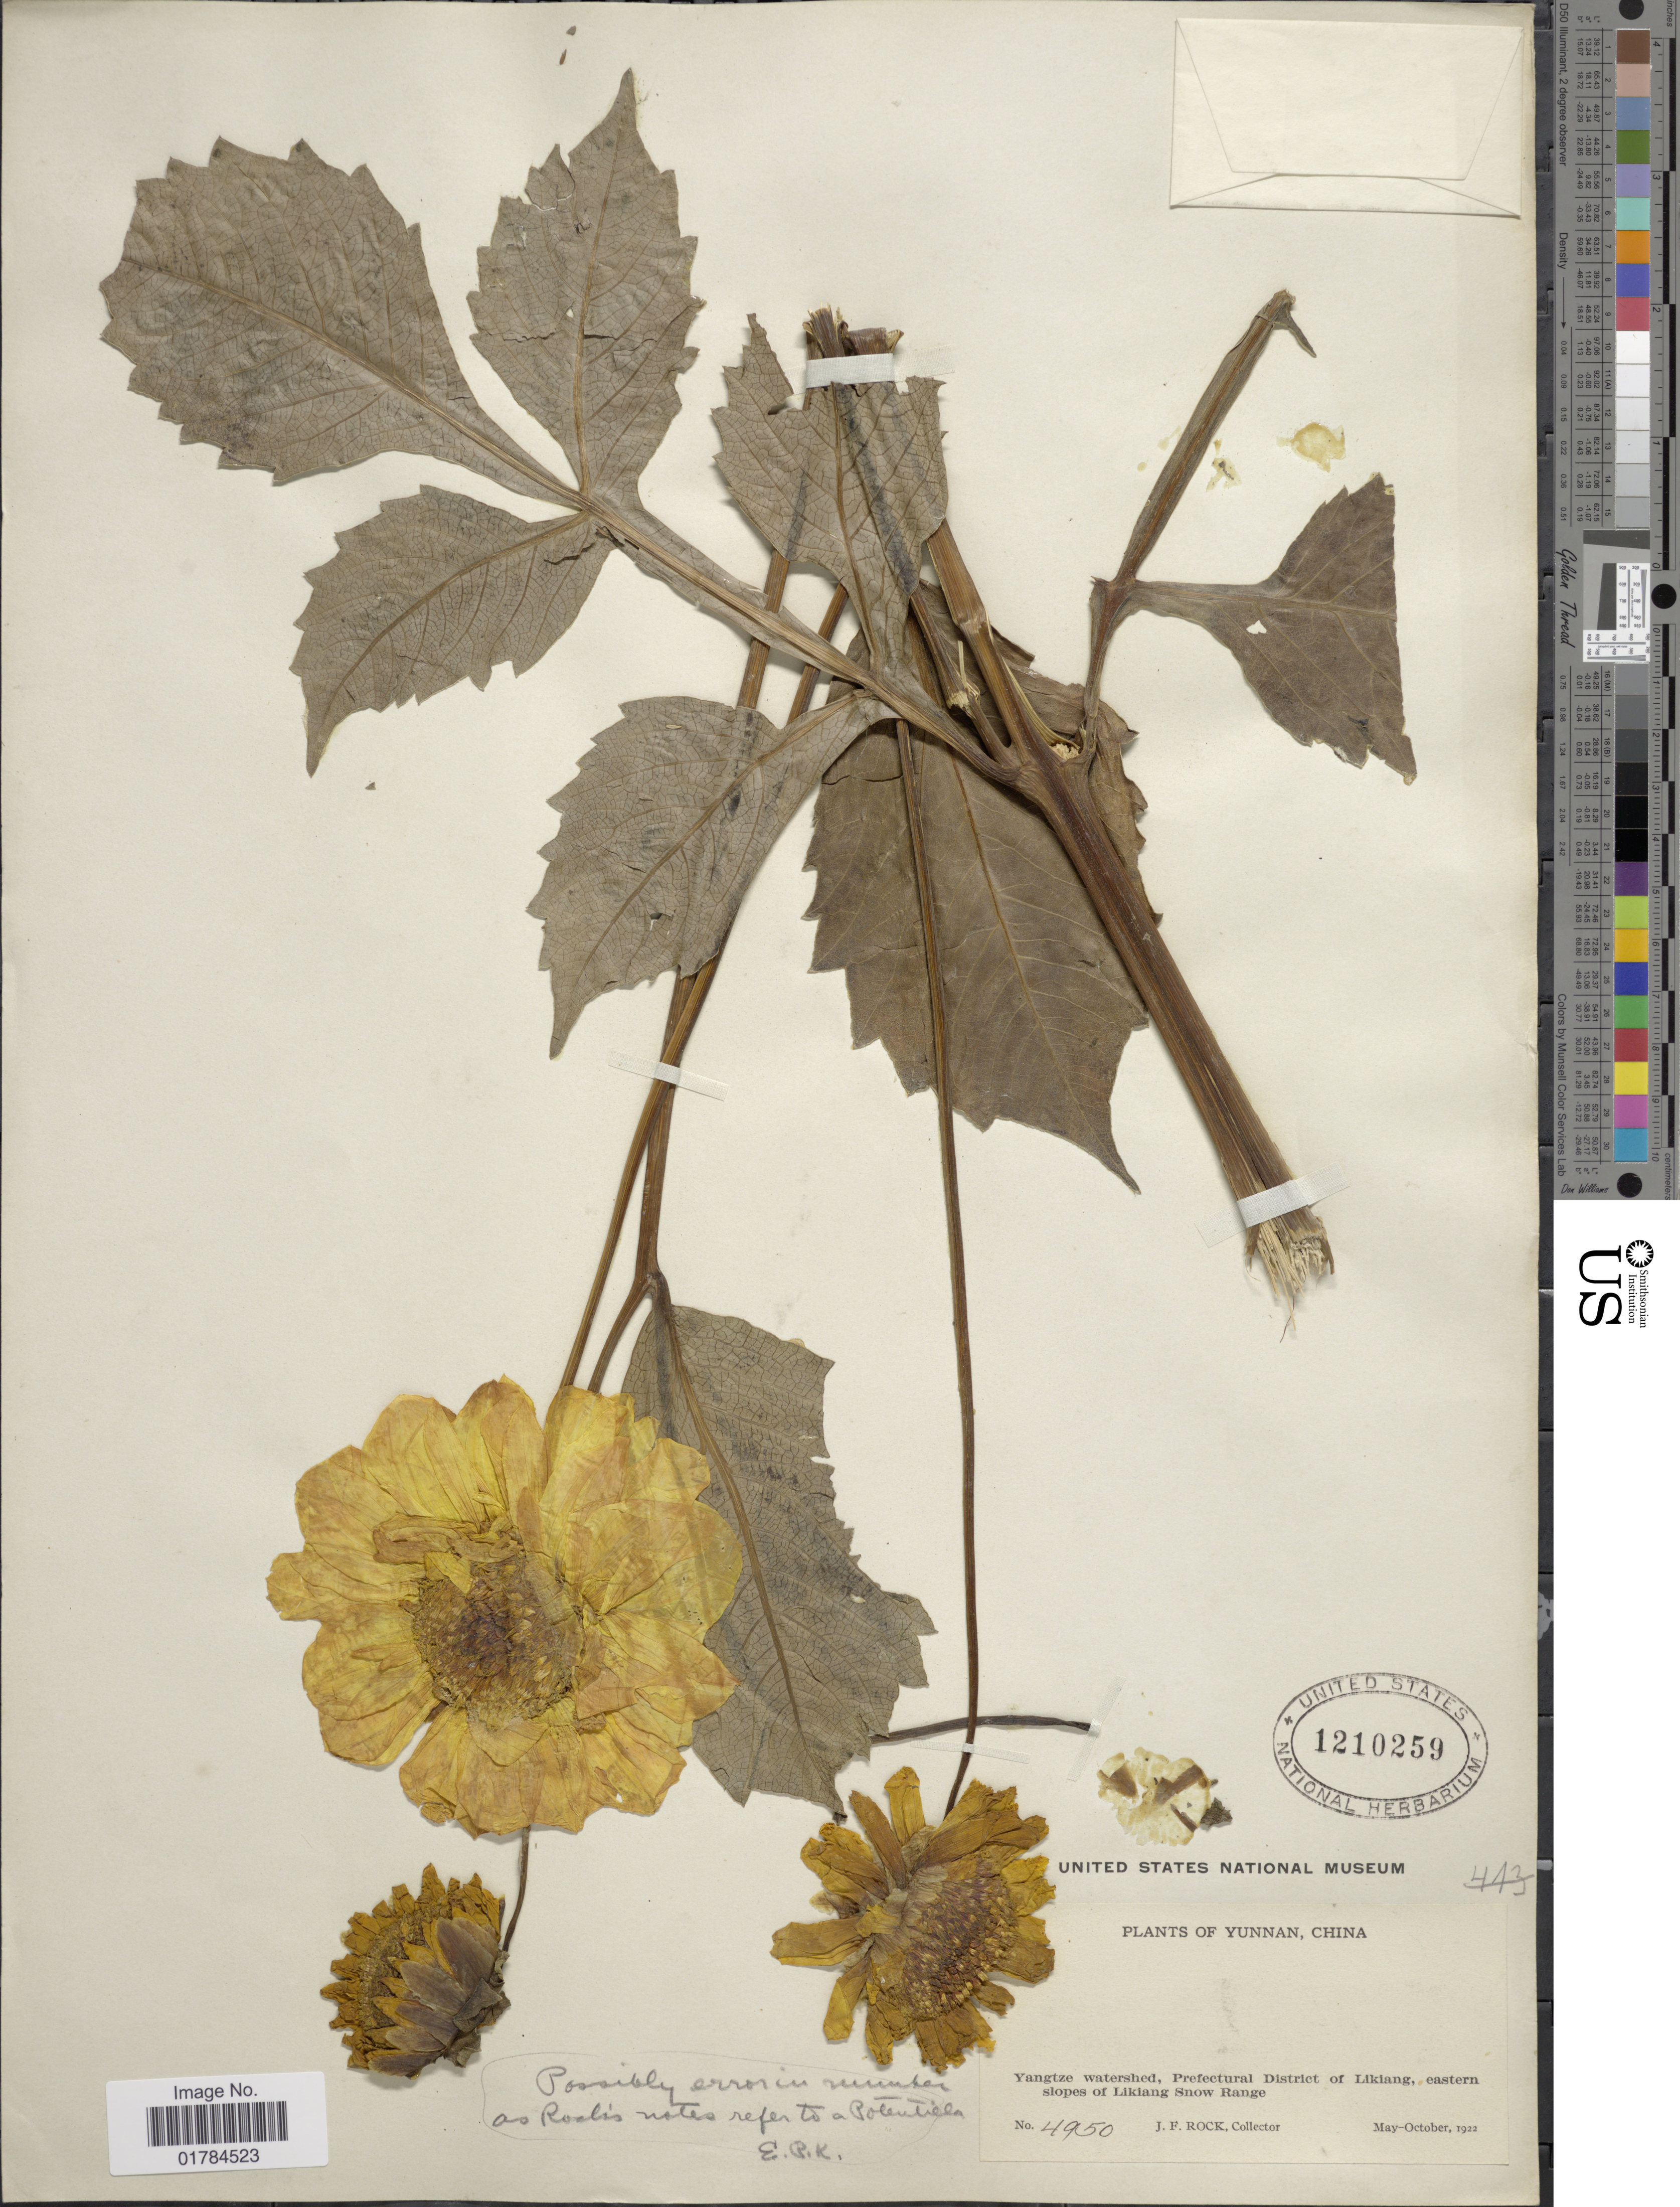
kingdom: Plantae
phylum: Tracheophyta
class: Magnoliopsida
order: Asterales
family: Asteraceae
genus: Dahlia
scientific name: Dahlia pinnata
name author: Cav.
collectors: J. Rock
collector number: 4950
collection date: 1922-05/1922-10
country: China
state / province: Yunnan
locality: Yangtze watershed, Prefectural District of Likiang, eastern slopes of Likiang Snow Range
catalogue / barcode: US 1210259